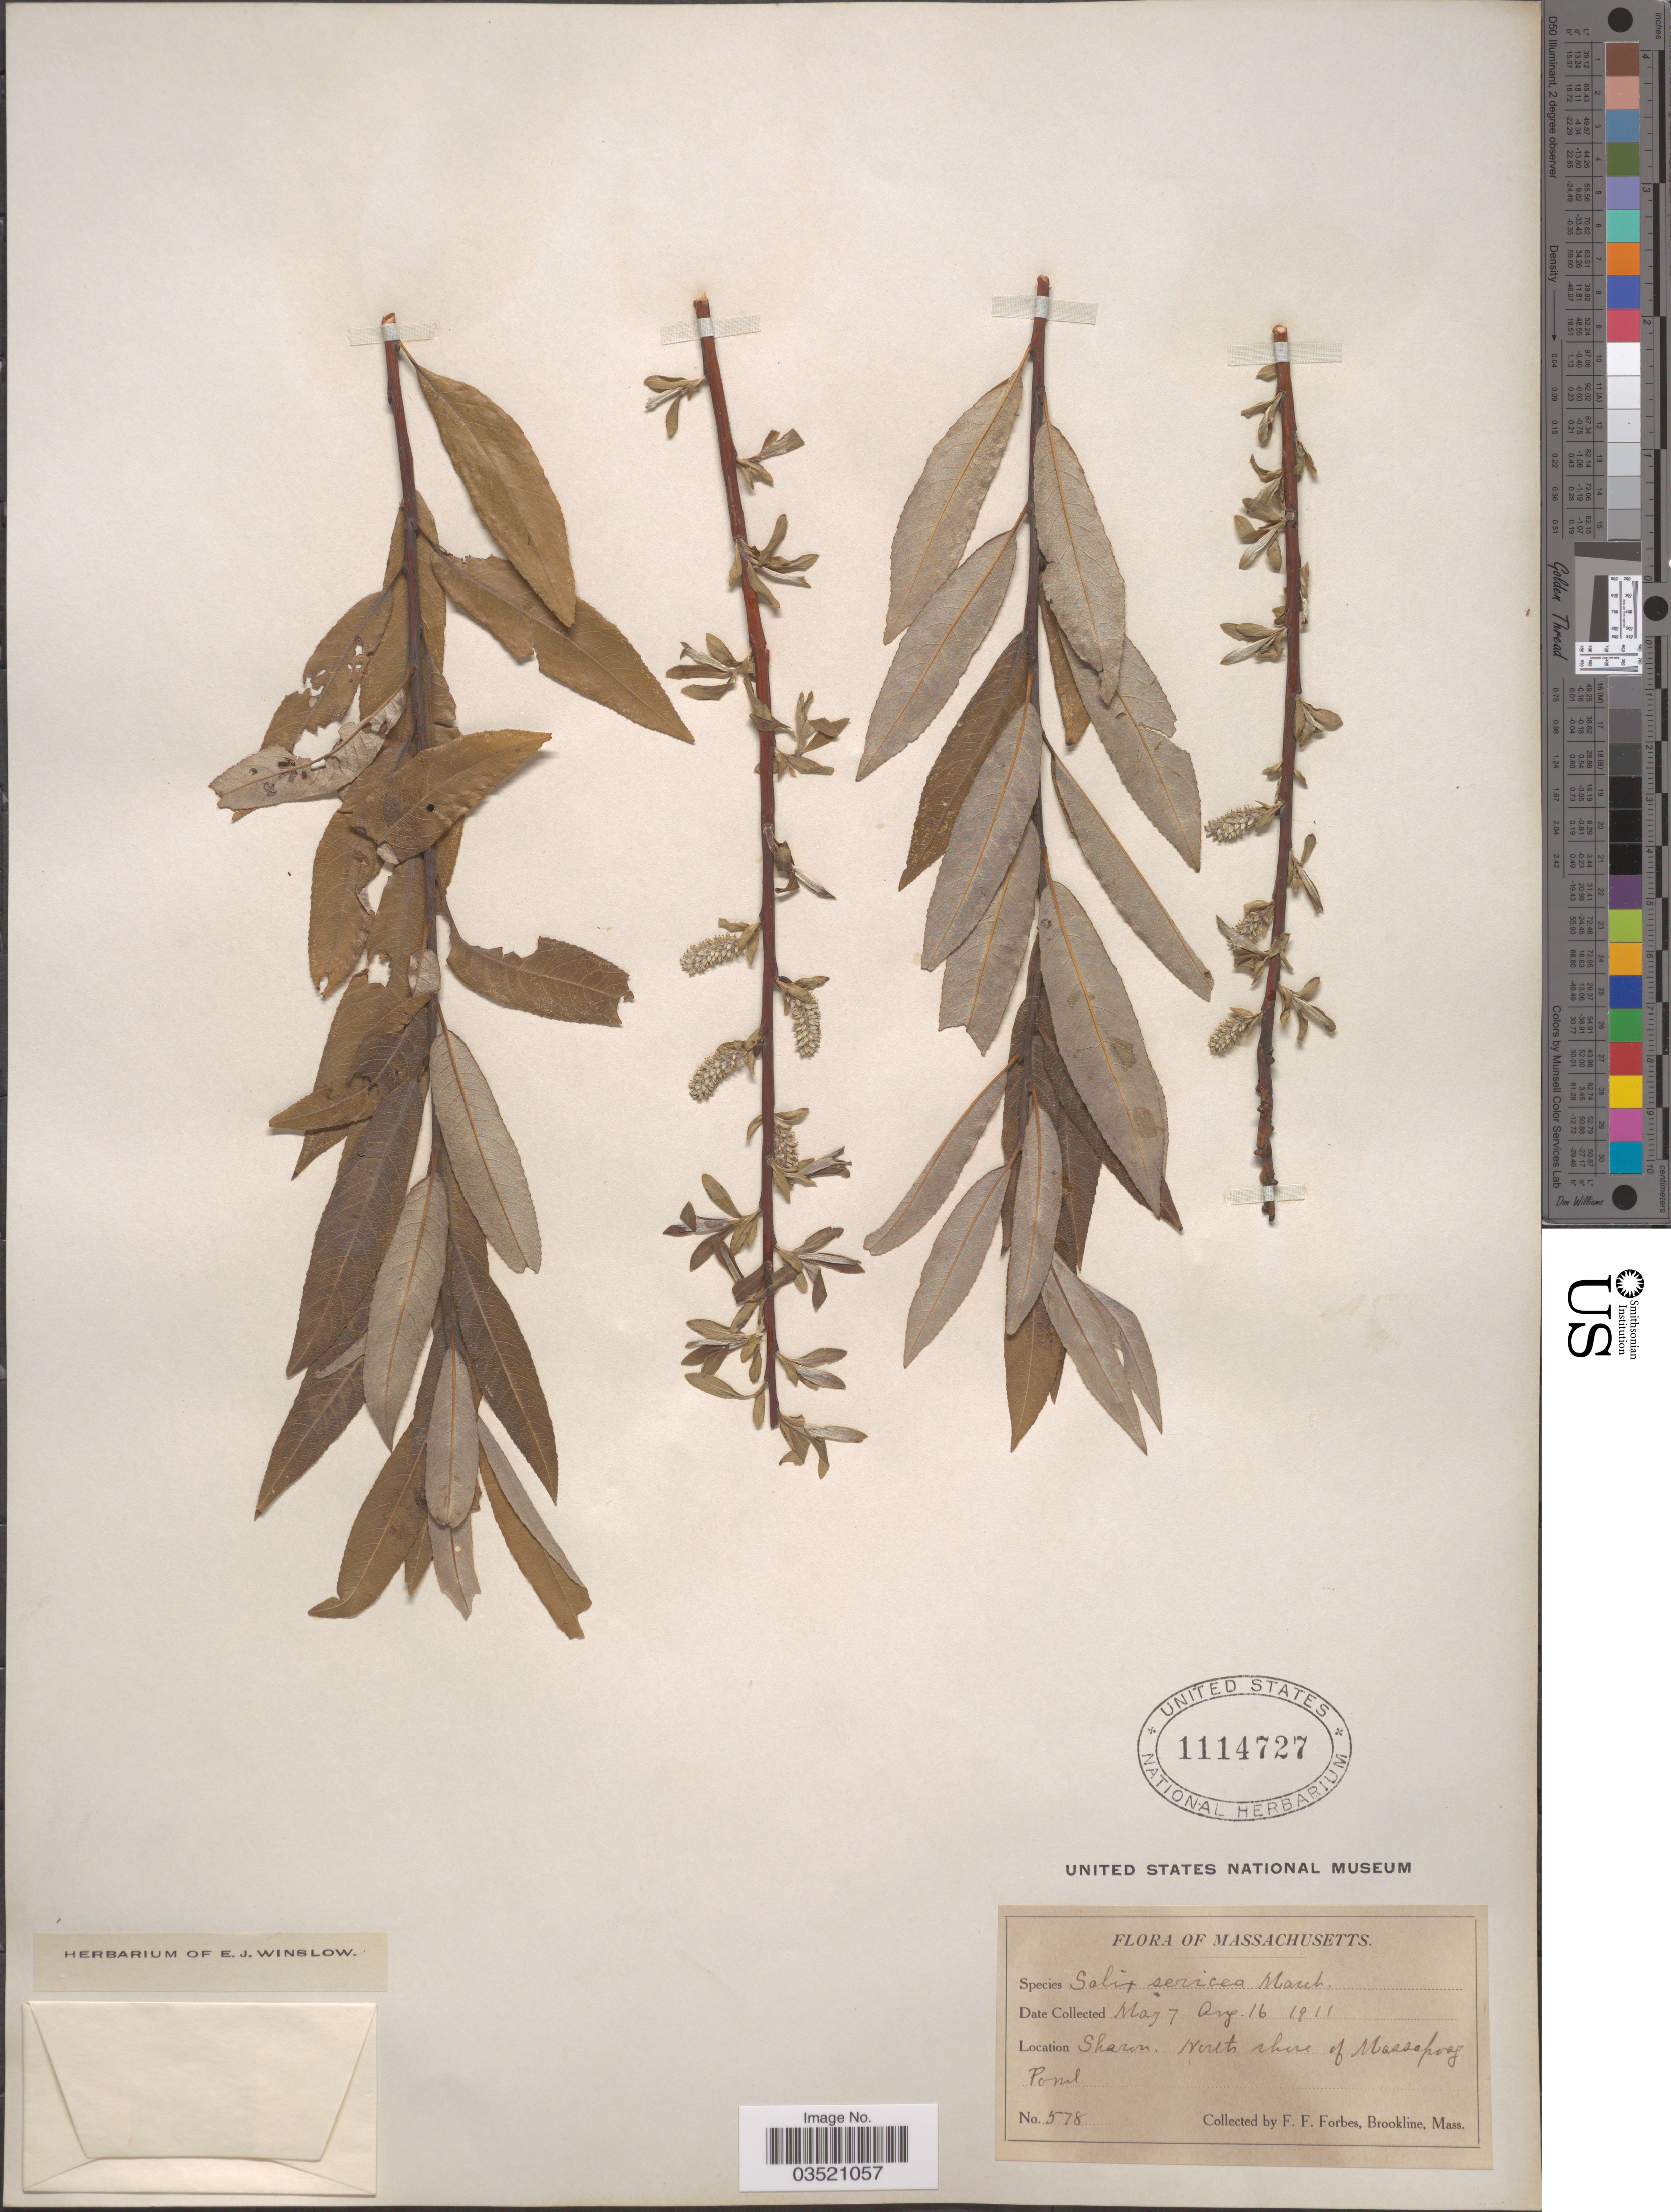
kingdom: Plantae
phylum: Tracheophyta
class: Magnoliopsida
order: Malpighiales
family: Salicaceae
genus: Salix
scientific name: Salix sericea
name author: Marshall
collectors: F. Forbes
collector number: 578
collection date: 1911-05-07/1911-08-16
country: United States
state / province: Massachusetts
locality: Sharon. North shore of Massapoag Pond.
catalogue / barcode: US 1114727